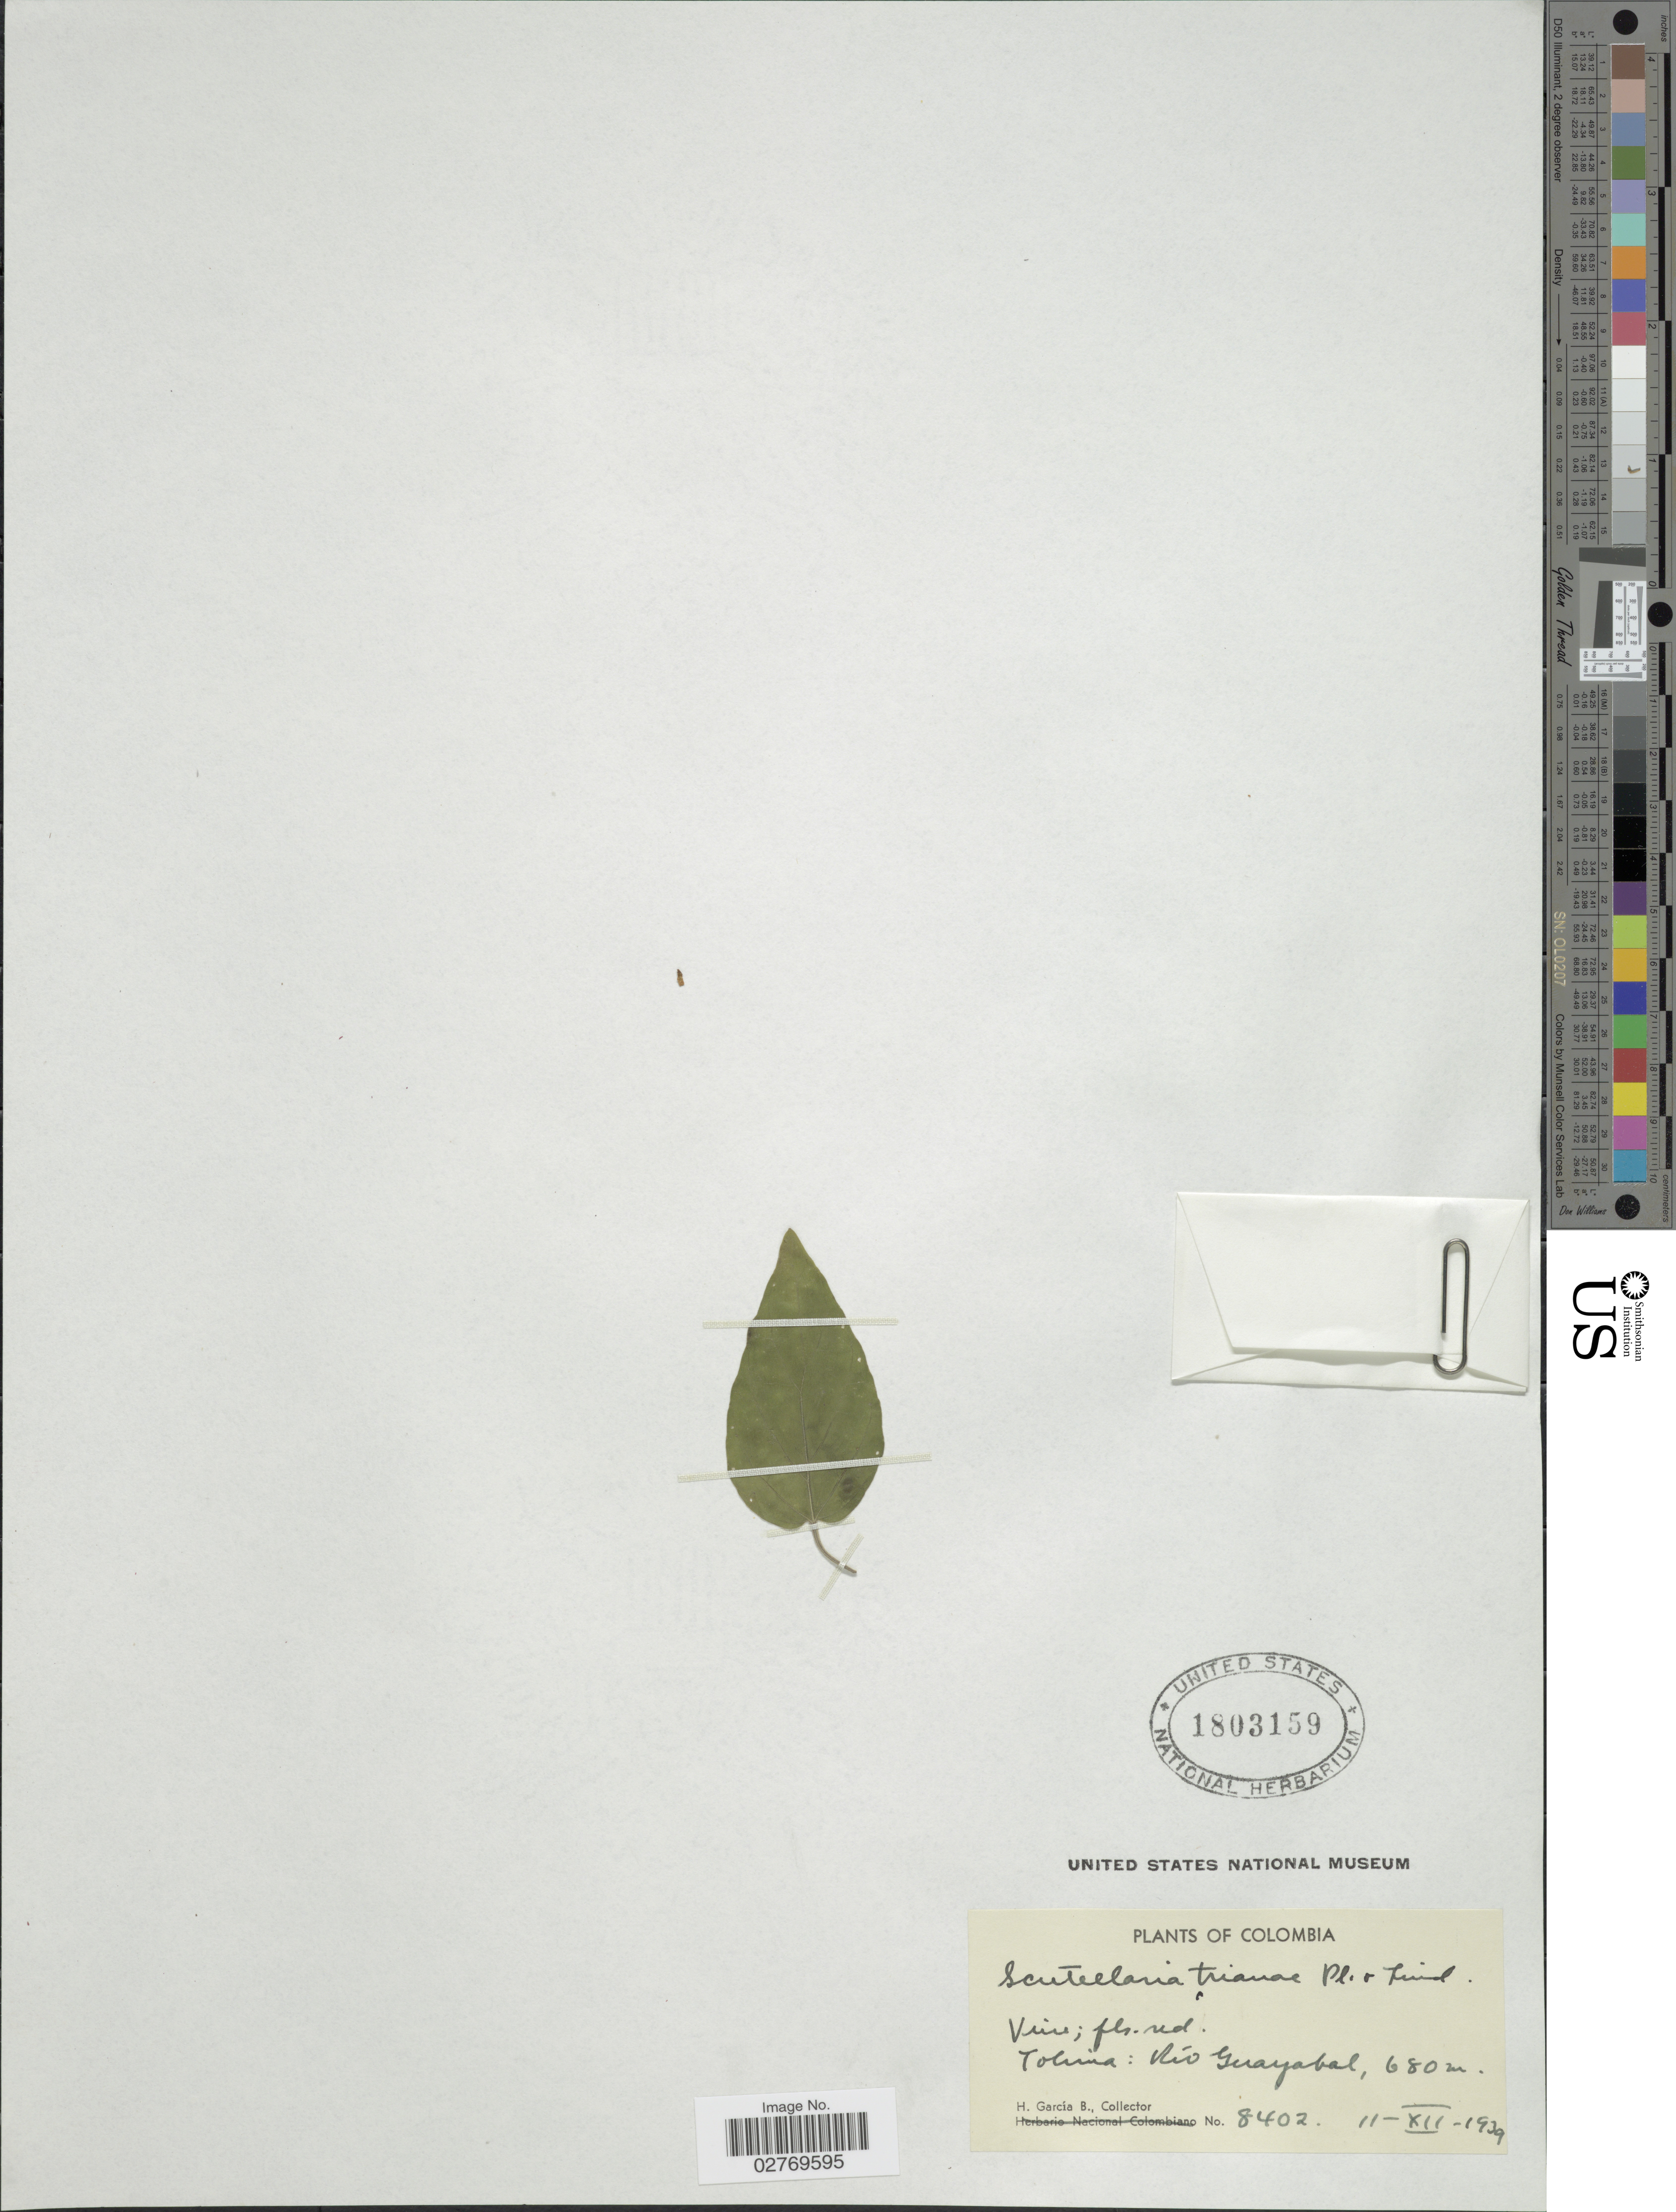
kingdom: Plantae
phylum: Tracheophyta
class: Magnoliopsida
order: Lamiales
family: Lamiaceae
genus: Scutellaria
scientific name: Scutellaria trianae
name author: Planch. & Linden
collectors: H. García Barriga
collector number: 8402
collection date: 1939-12-11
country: Colombia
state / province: Tolima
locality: Río Guayabal.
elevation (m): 680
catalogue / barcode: US 1803159